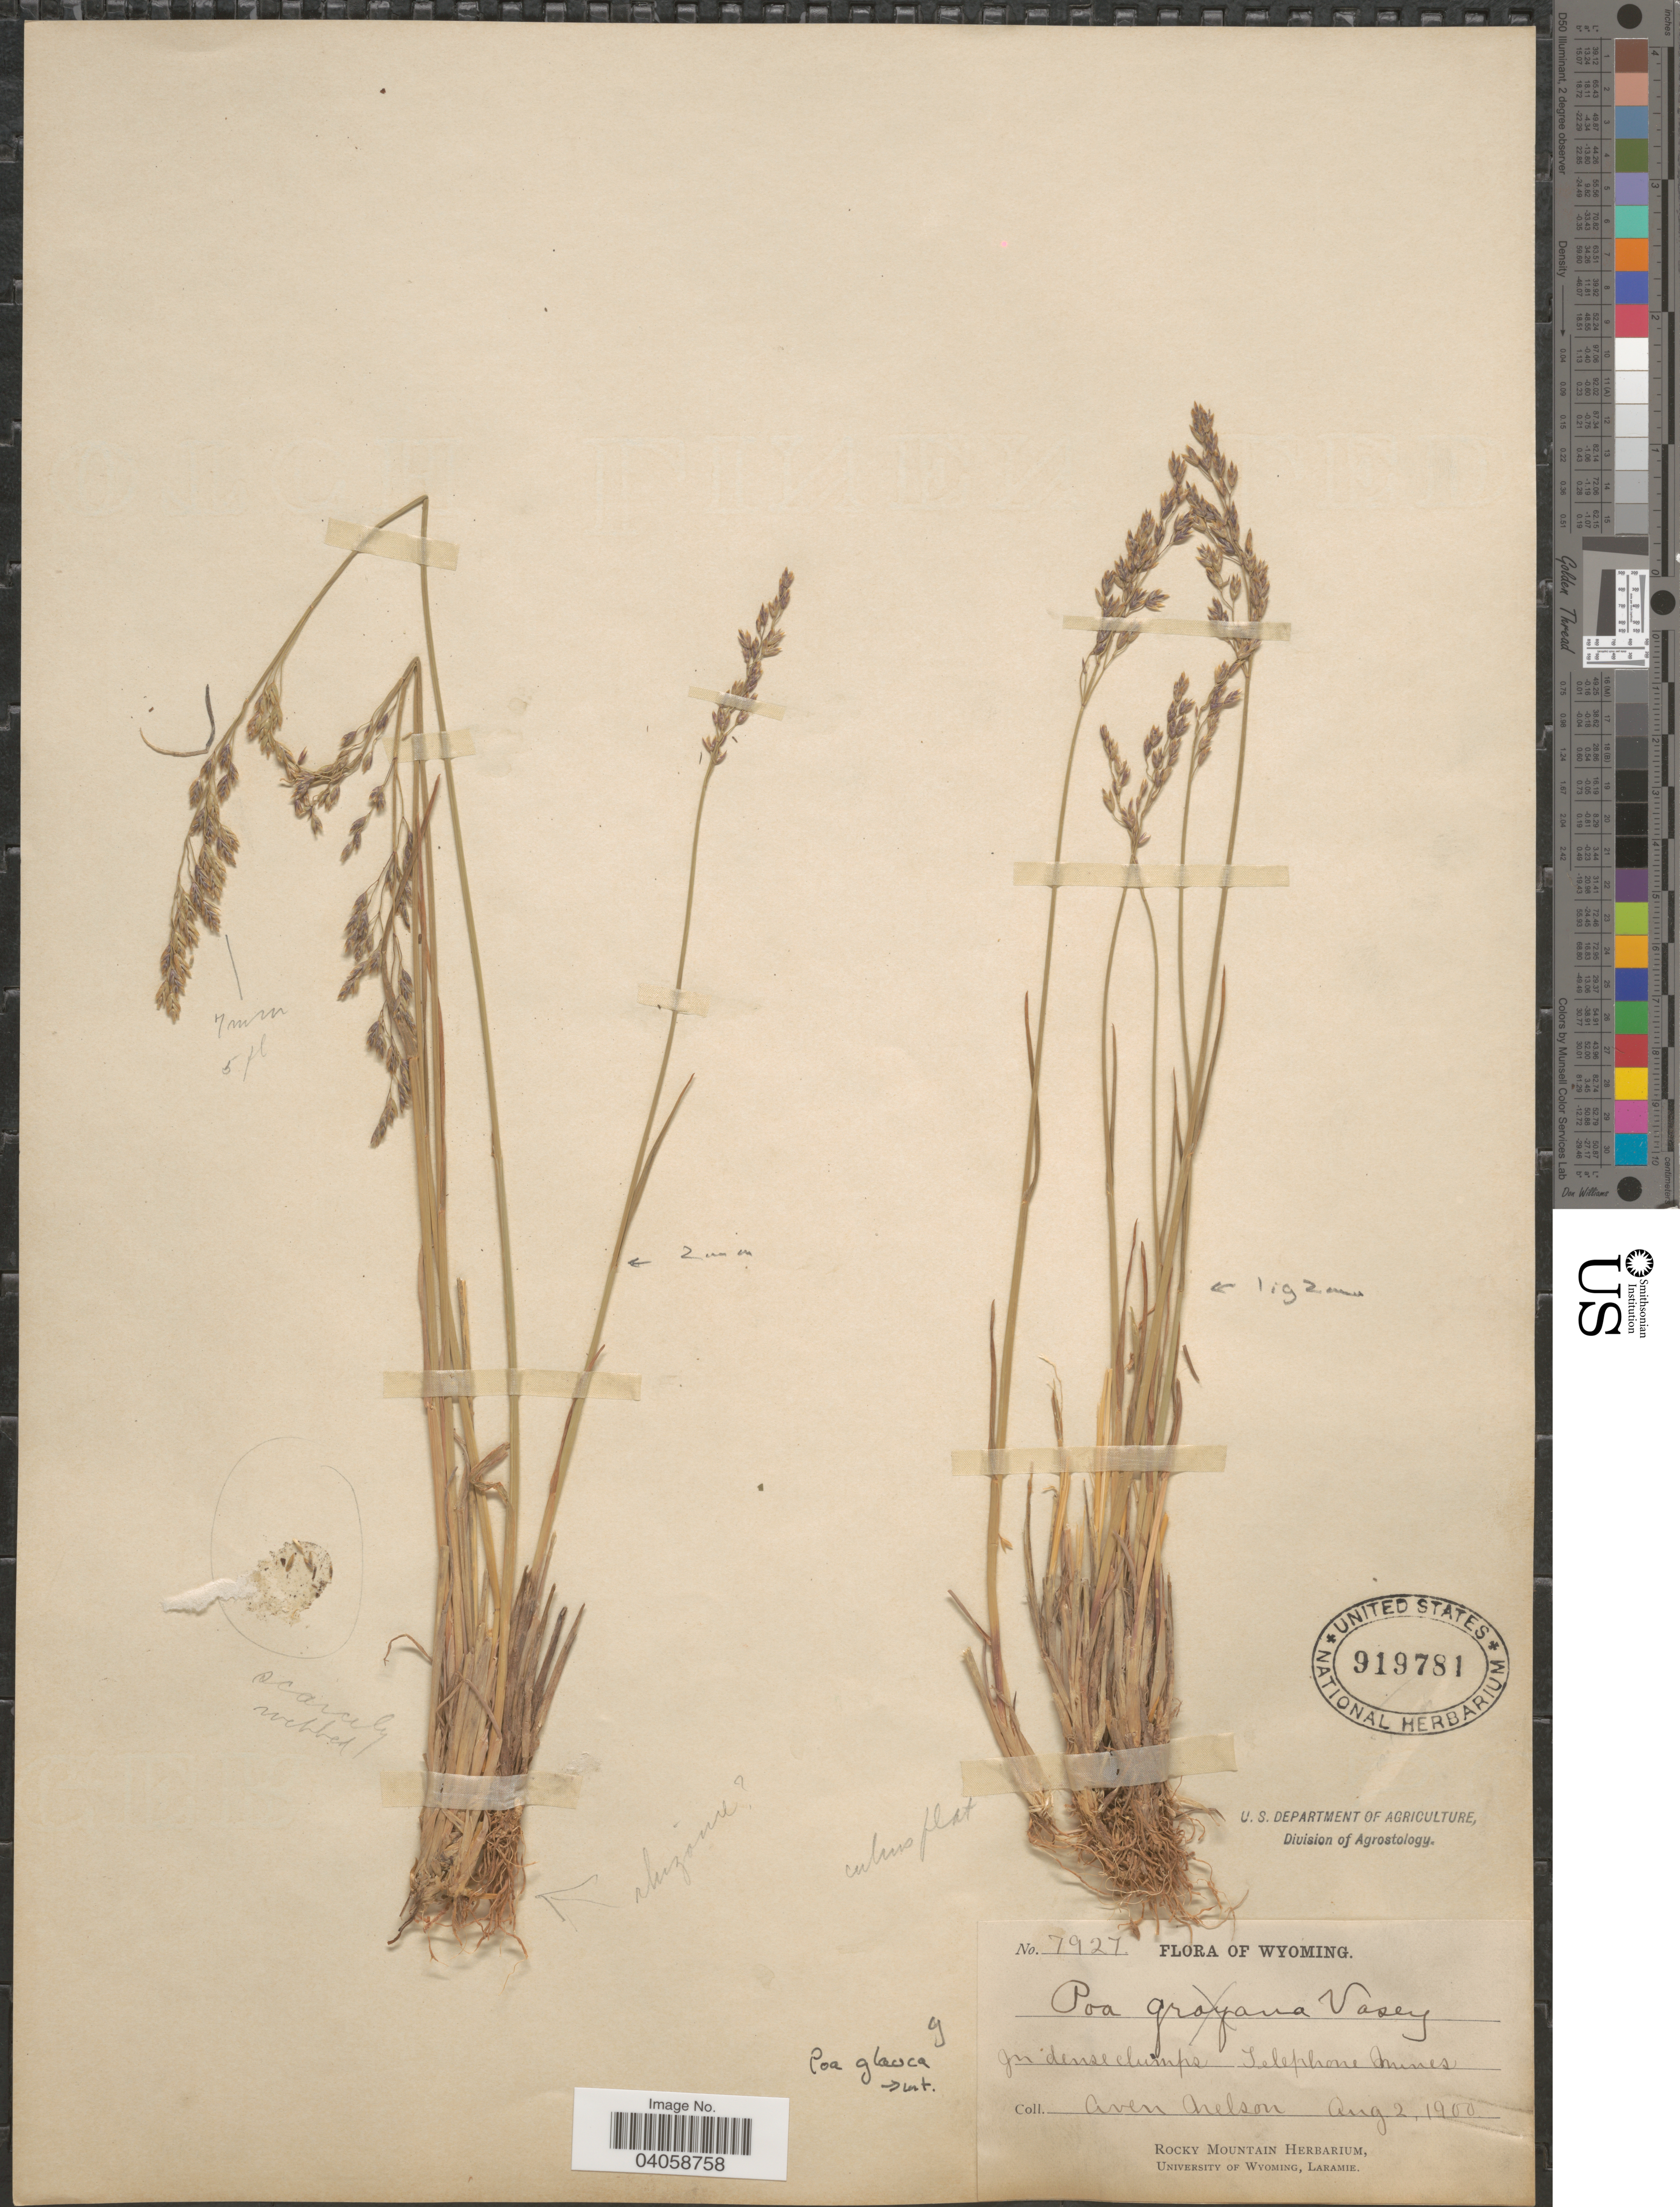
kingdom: Plantae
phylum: Tracheophyta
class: Liliopsida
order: Poales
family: Poaceae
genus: Poa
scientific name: Poa glauca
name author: Vahl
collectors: A. Nelson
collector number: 7927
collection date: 1900-08-02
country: United States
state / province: Wyoming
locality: Telephone Mines.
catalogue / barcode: US 919781